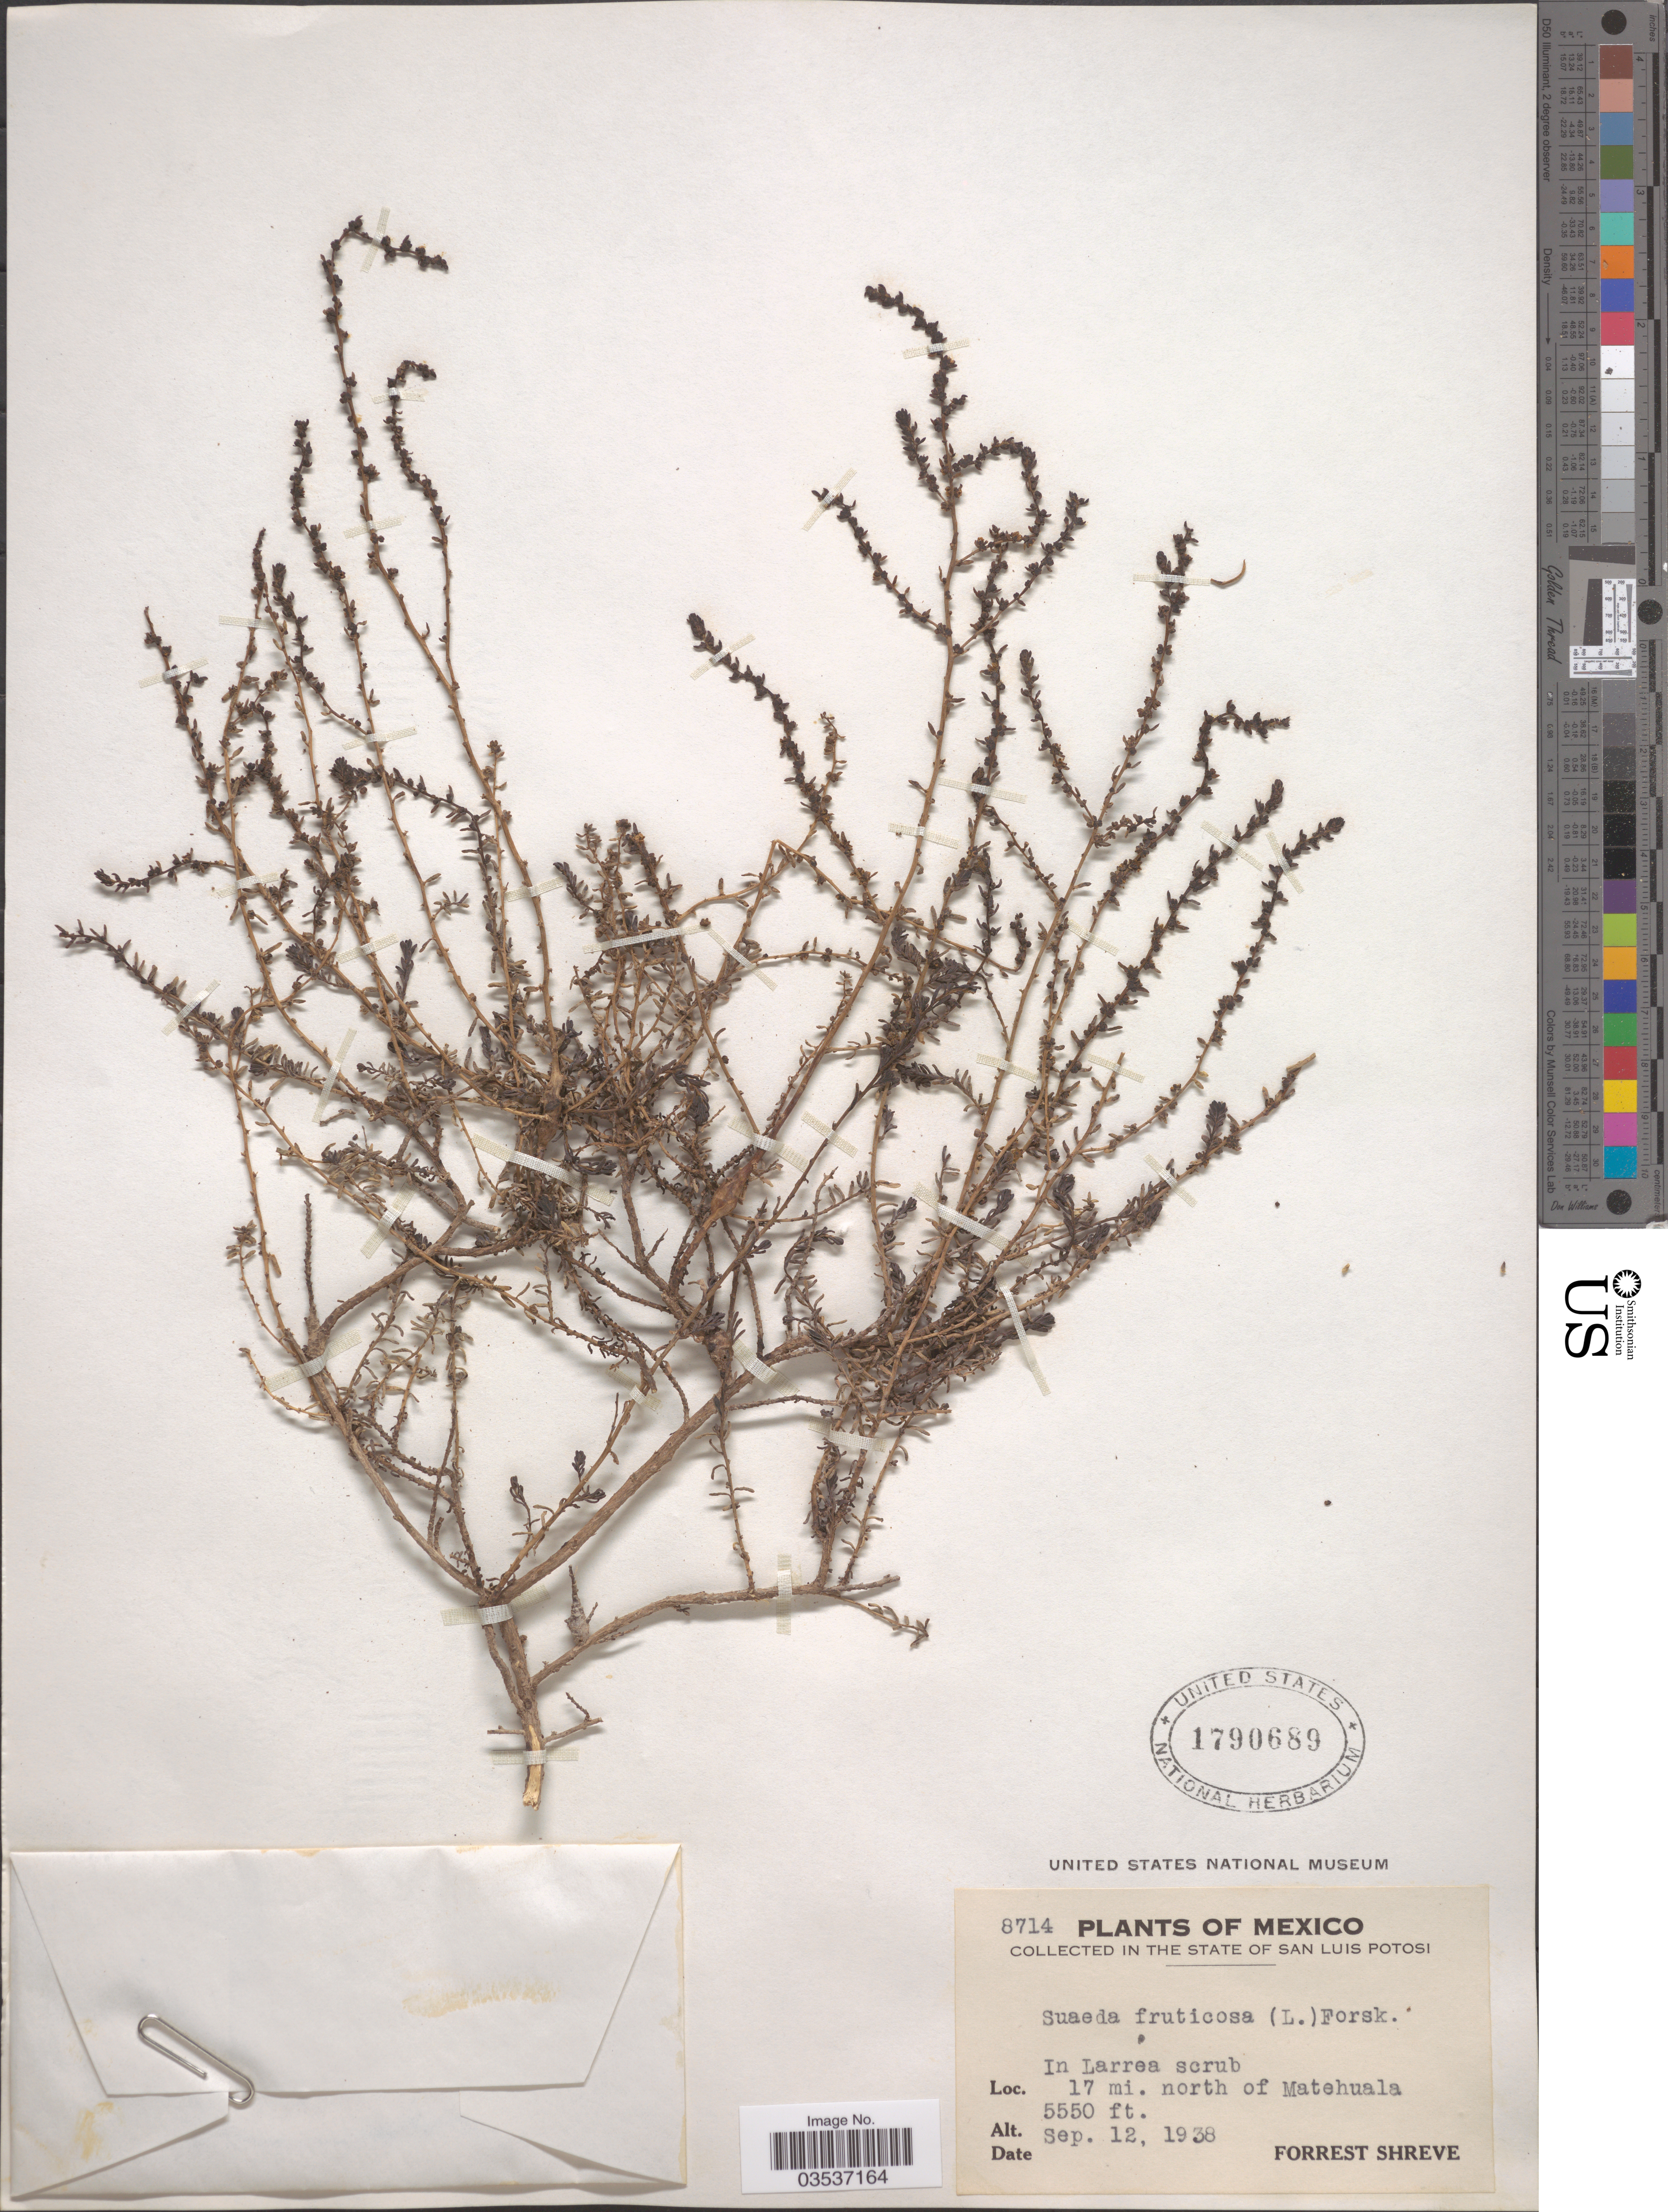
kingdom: Plantae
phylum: Tracheophyta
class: Magnoliopsida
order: Caryophyllales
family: Amaranthaceae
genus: Suaeda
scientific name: Suaeda nigrescens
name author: I.M. Johnst.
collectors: F. Shreve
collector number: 8714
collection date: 1938-09-12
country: Mexico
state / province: San Luis Potosí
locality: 17 mi. north of Matehuala.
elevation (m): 1692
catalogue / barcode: US 1790689